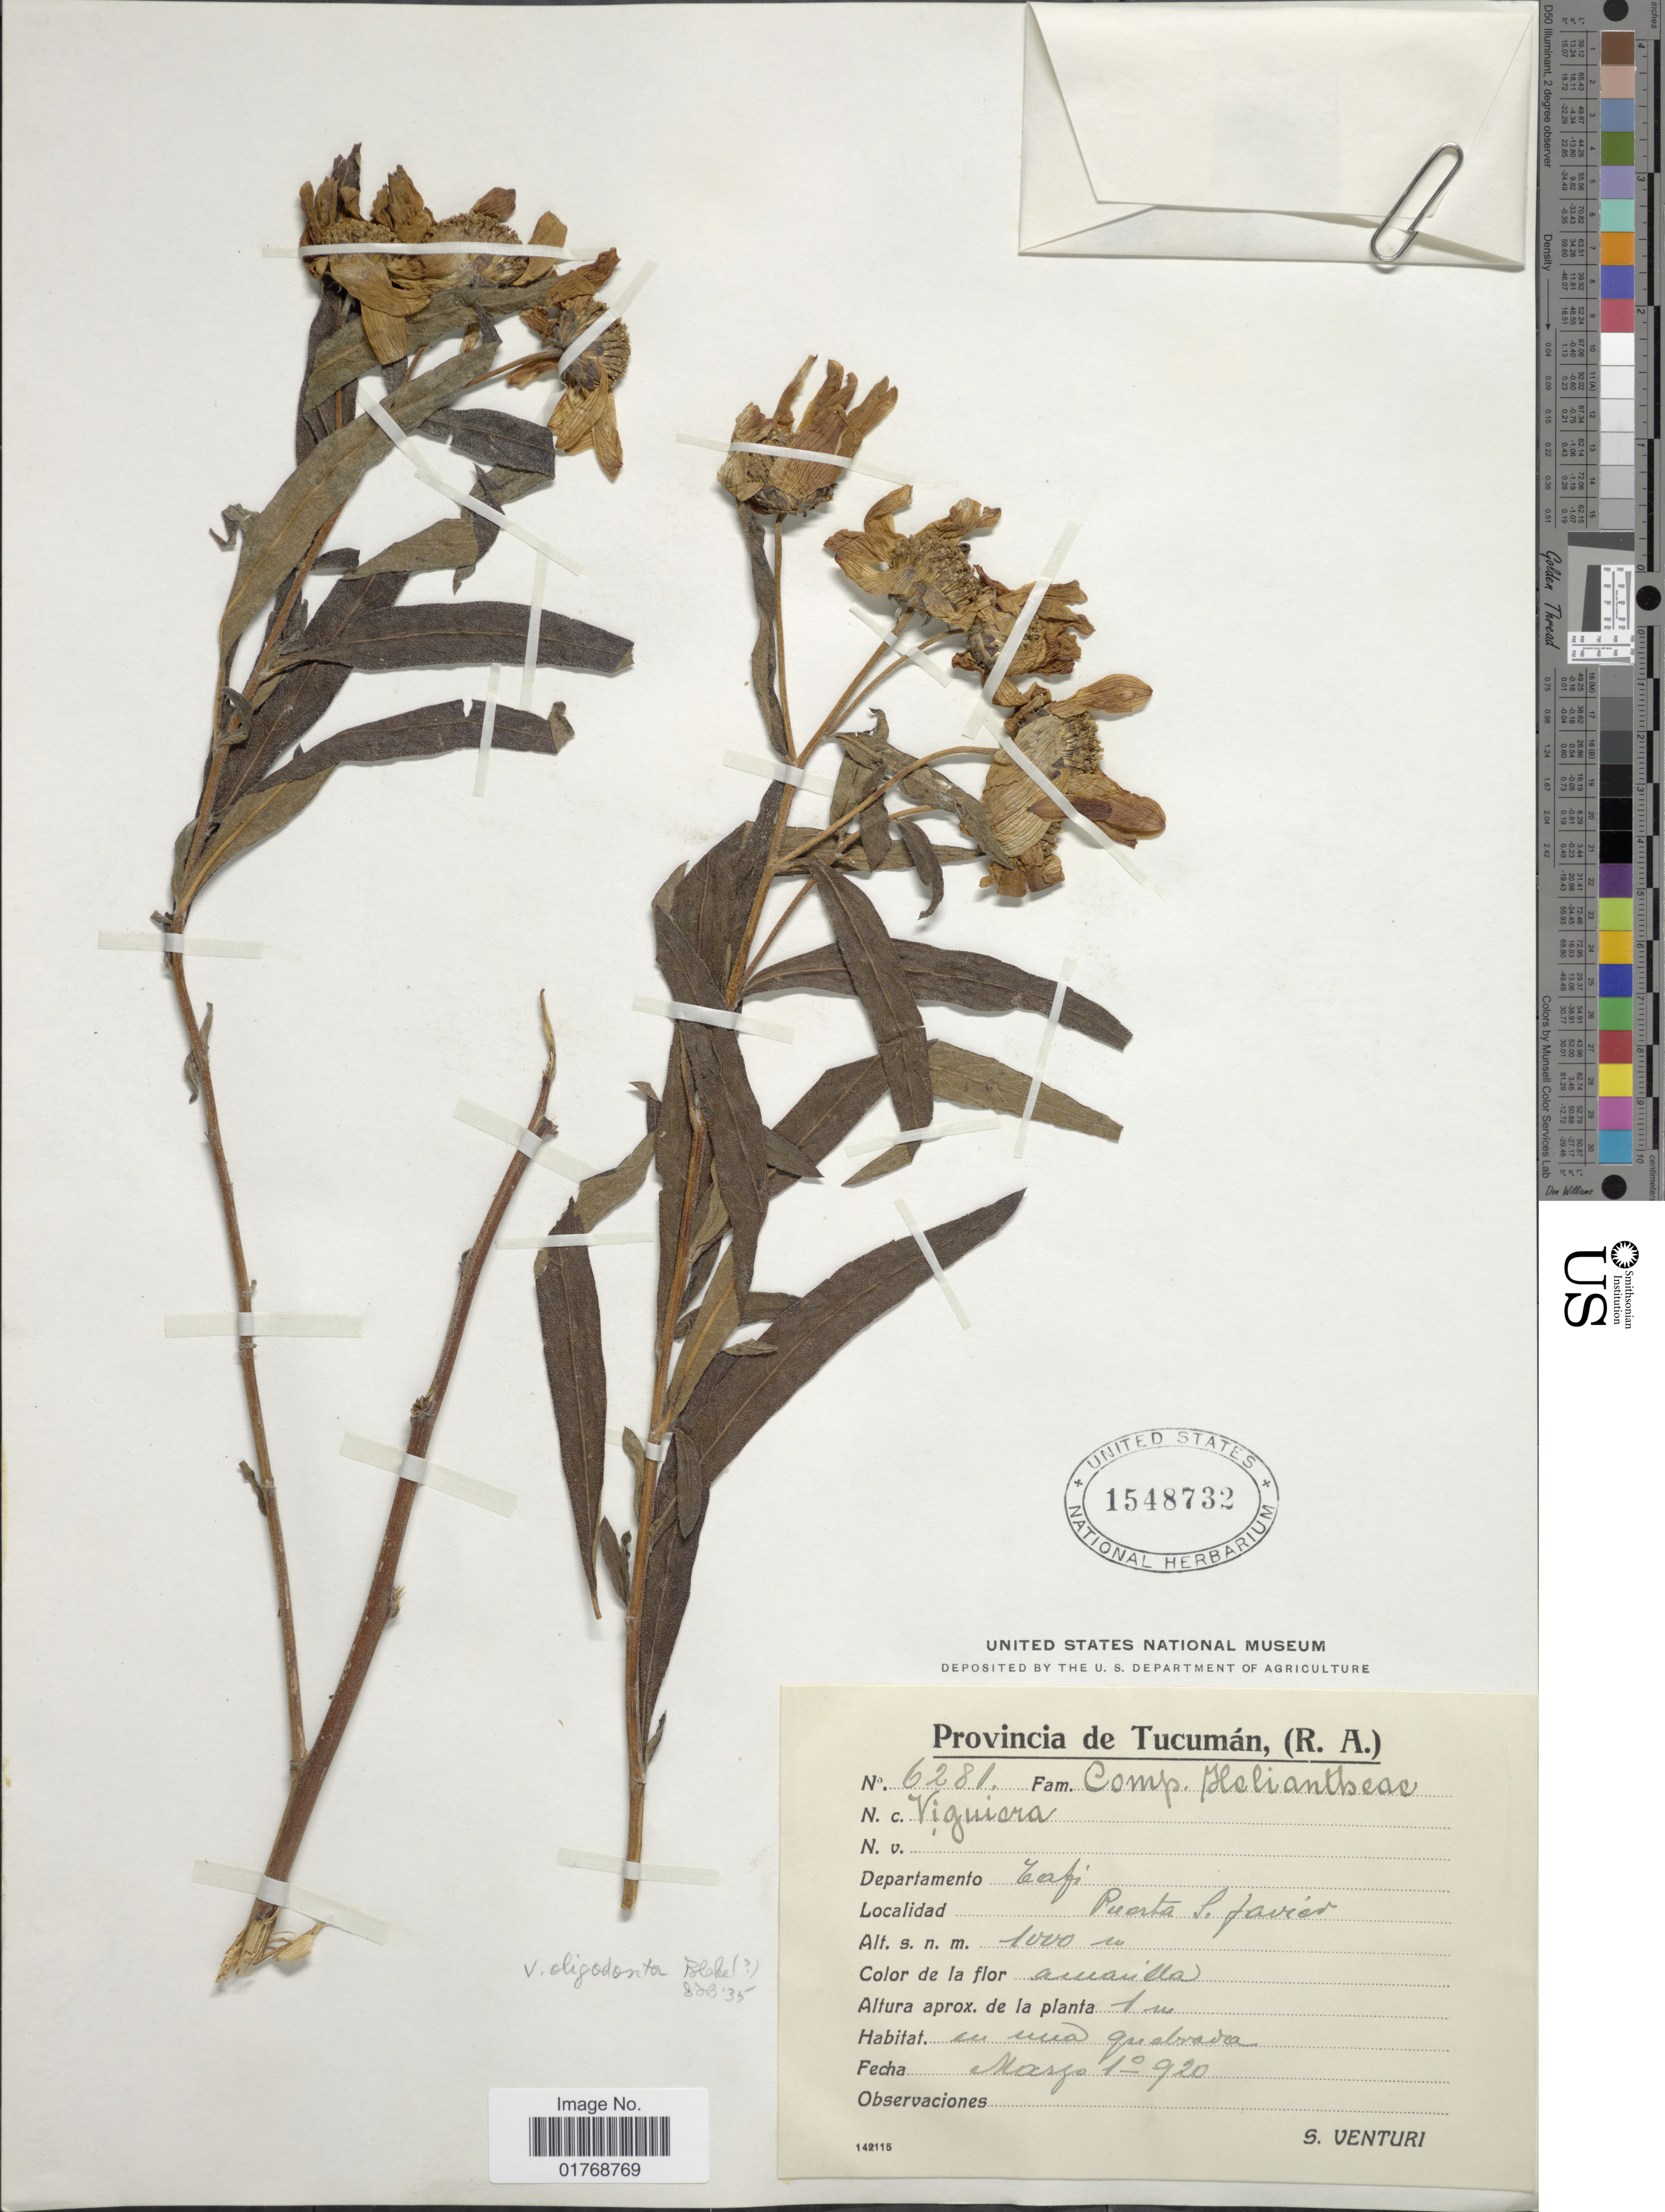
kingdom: Plantae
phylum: Tracheophyta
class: Magnoliopsida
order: Asterales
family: Asteraceae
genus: Viguiera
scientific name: Viguiera oligodonta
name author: Blake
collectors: S. Venturi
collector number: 6281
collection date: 1920-03-01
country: Argentina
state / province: Tucuman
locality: Provincia de Tucumán, (R.A.). Departamento Tafi. Puerta S. Javier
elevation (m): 1000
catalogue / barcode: US 1548732